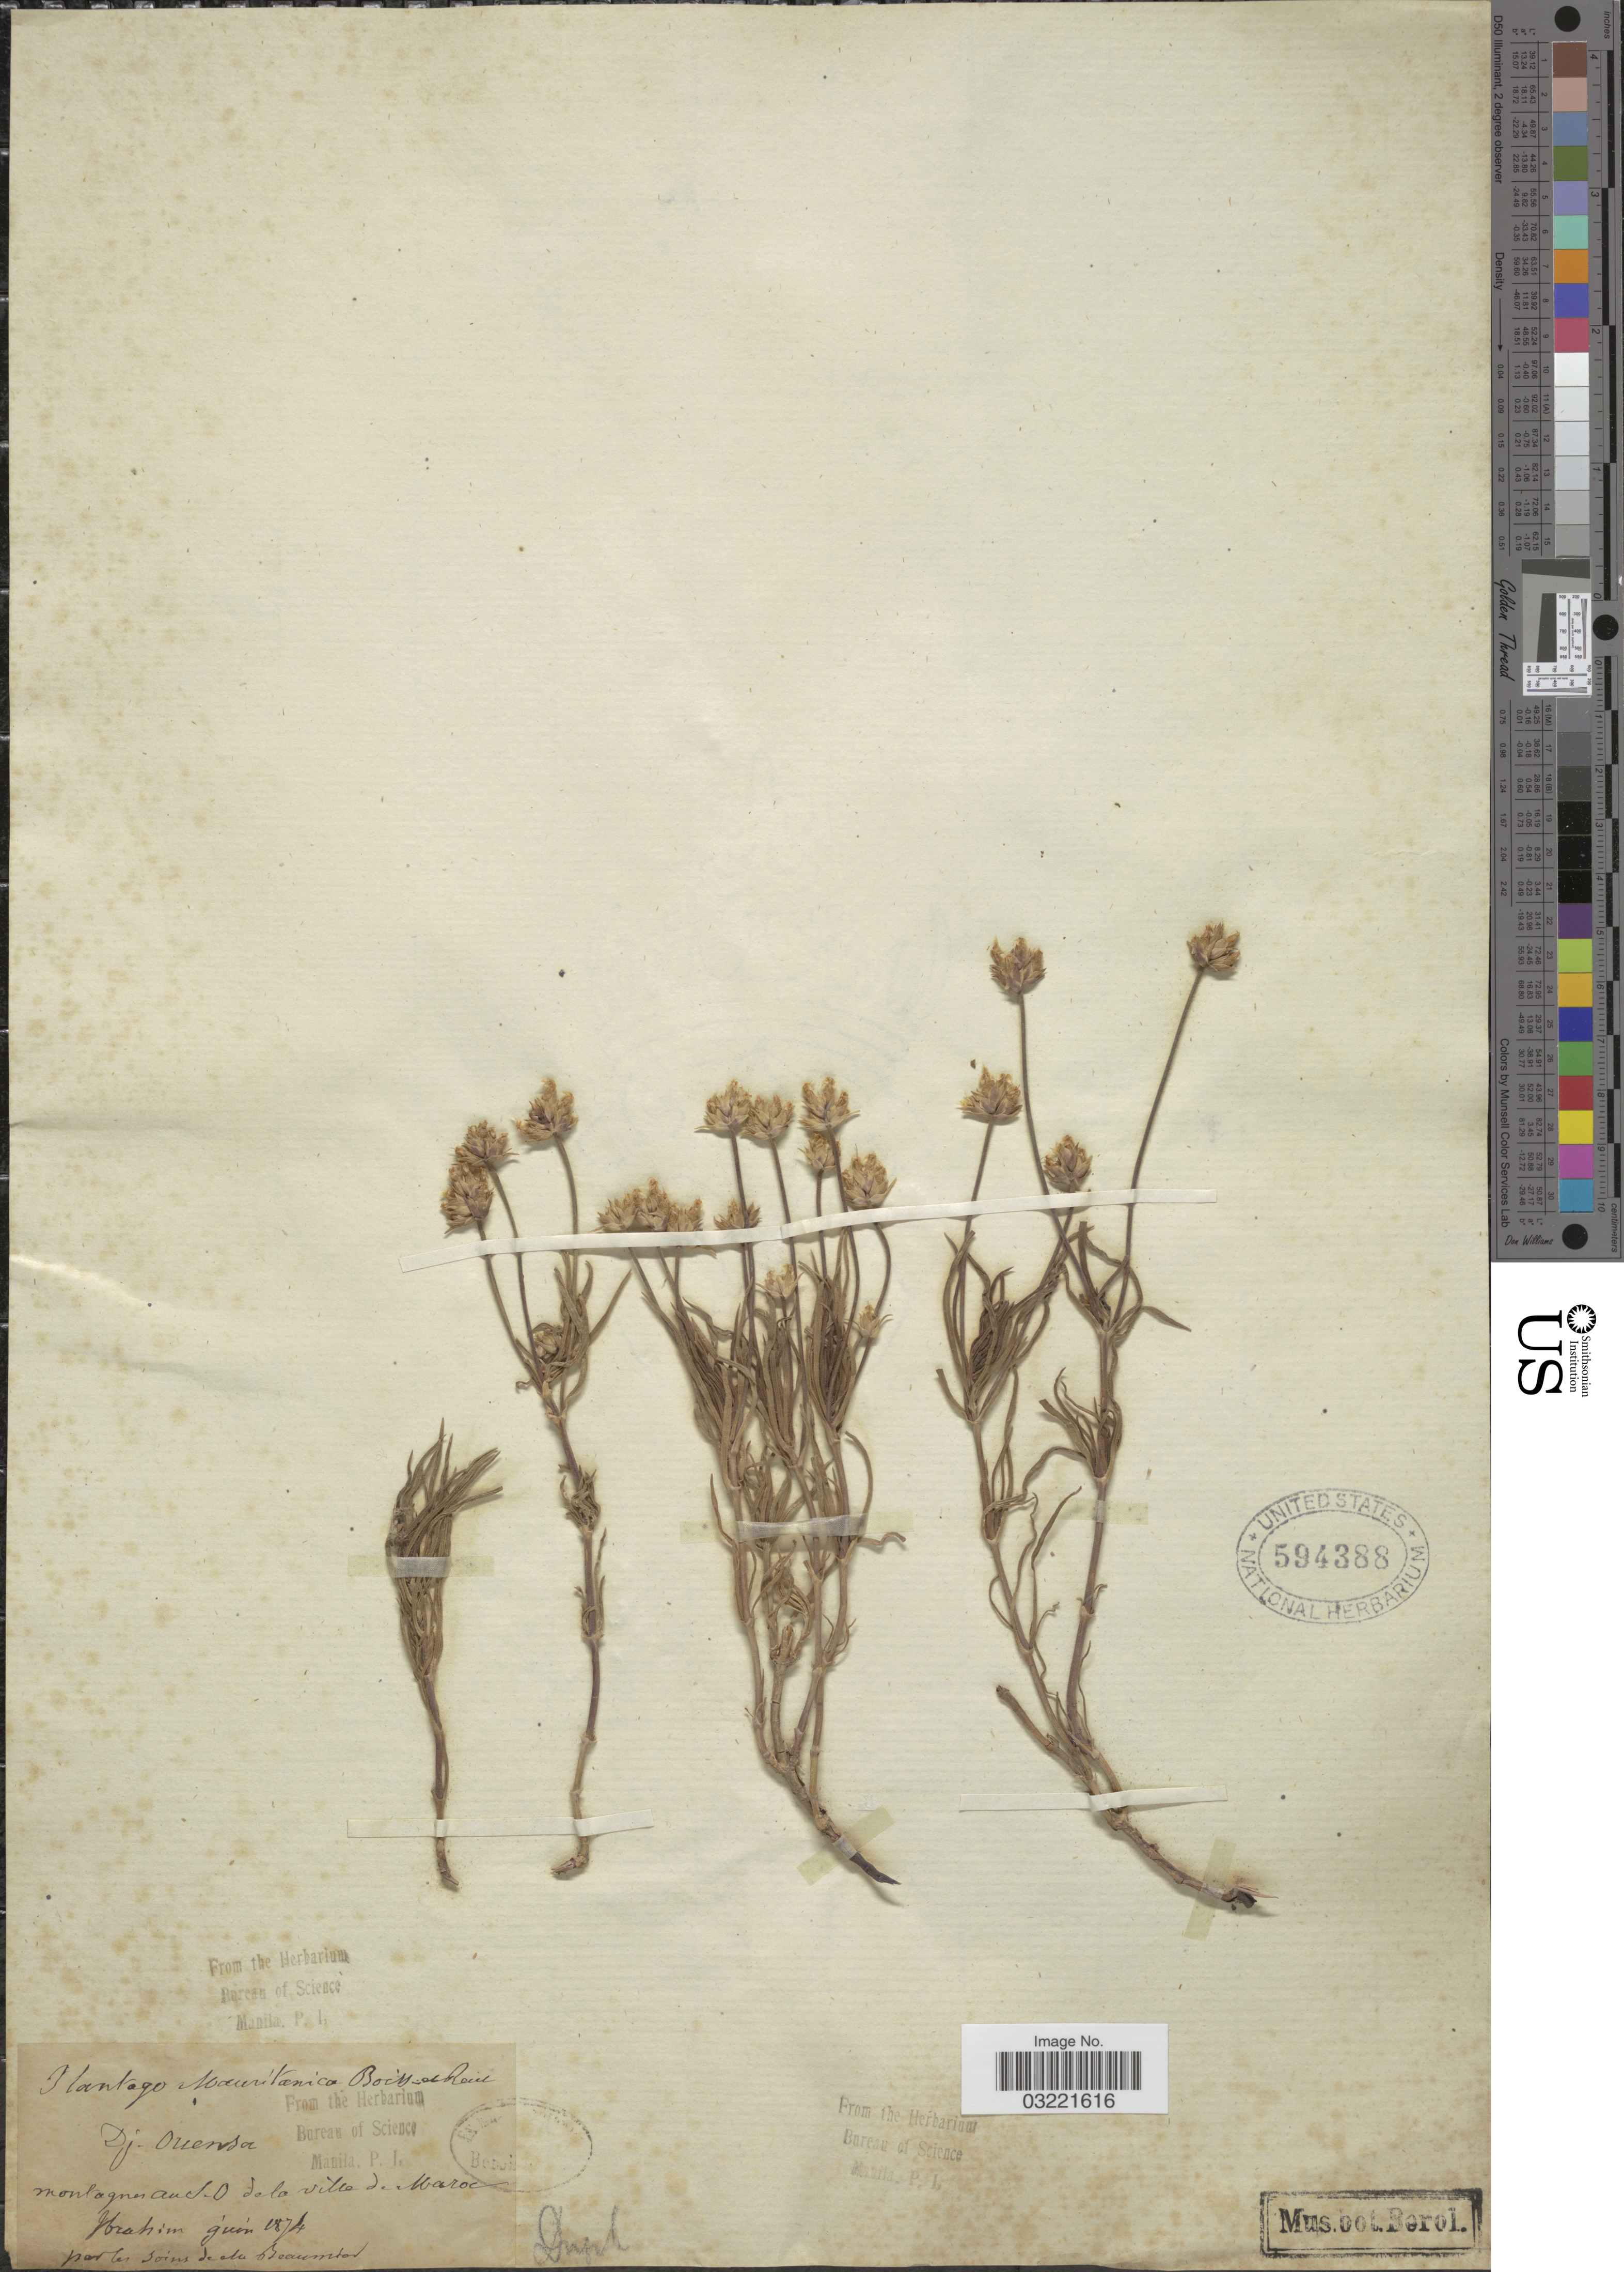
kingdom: Plantae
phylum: Tracheophyta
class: Magnoliopsida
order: Lamiales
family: Plantaginaceae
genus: Plantago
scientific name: Plantago mauritanica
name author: Boiss. & Reut.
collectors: -. Ibrahim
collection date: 1874-06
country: Morocco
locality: Dj-Ouensa. Montagnes au S.O. de la ville de Maroc.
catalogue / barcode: US 594388